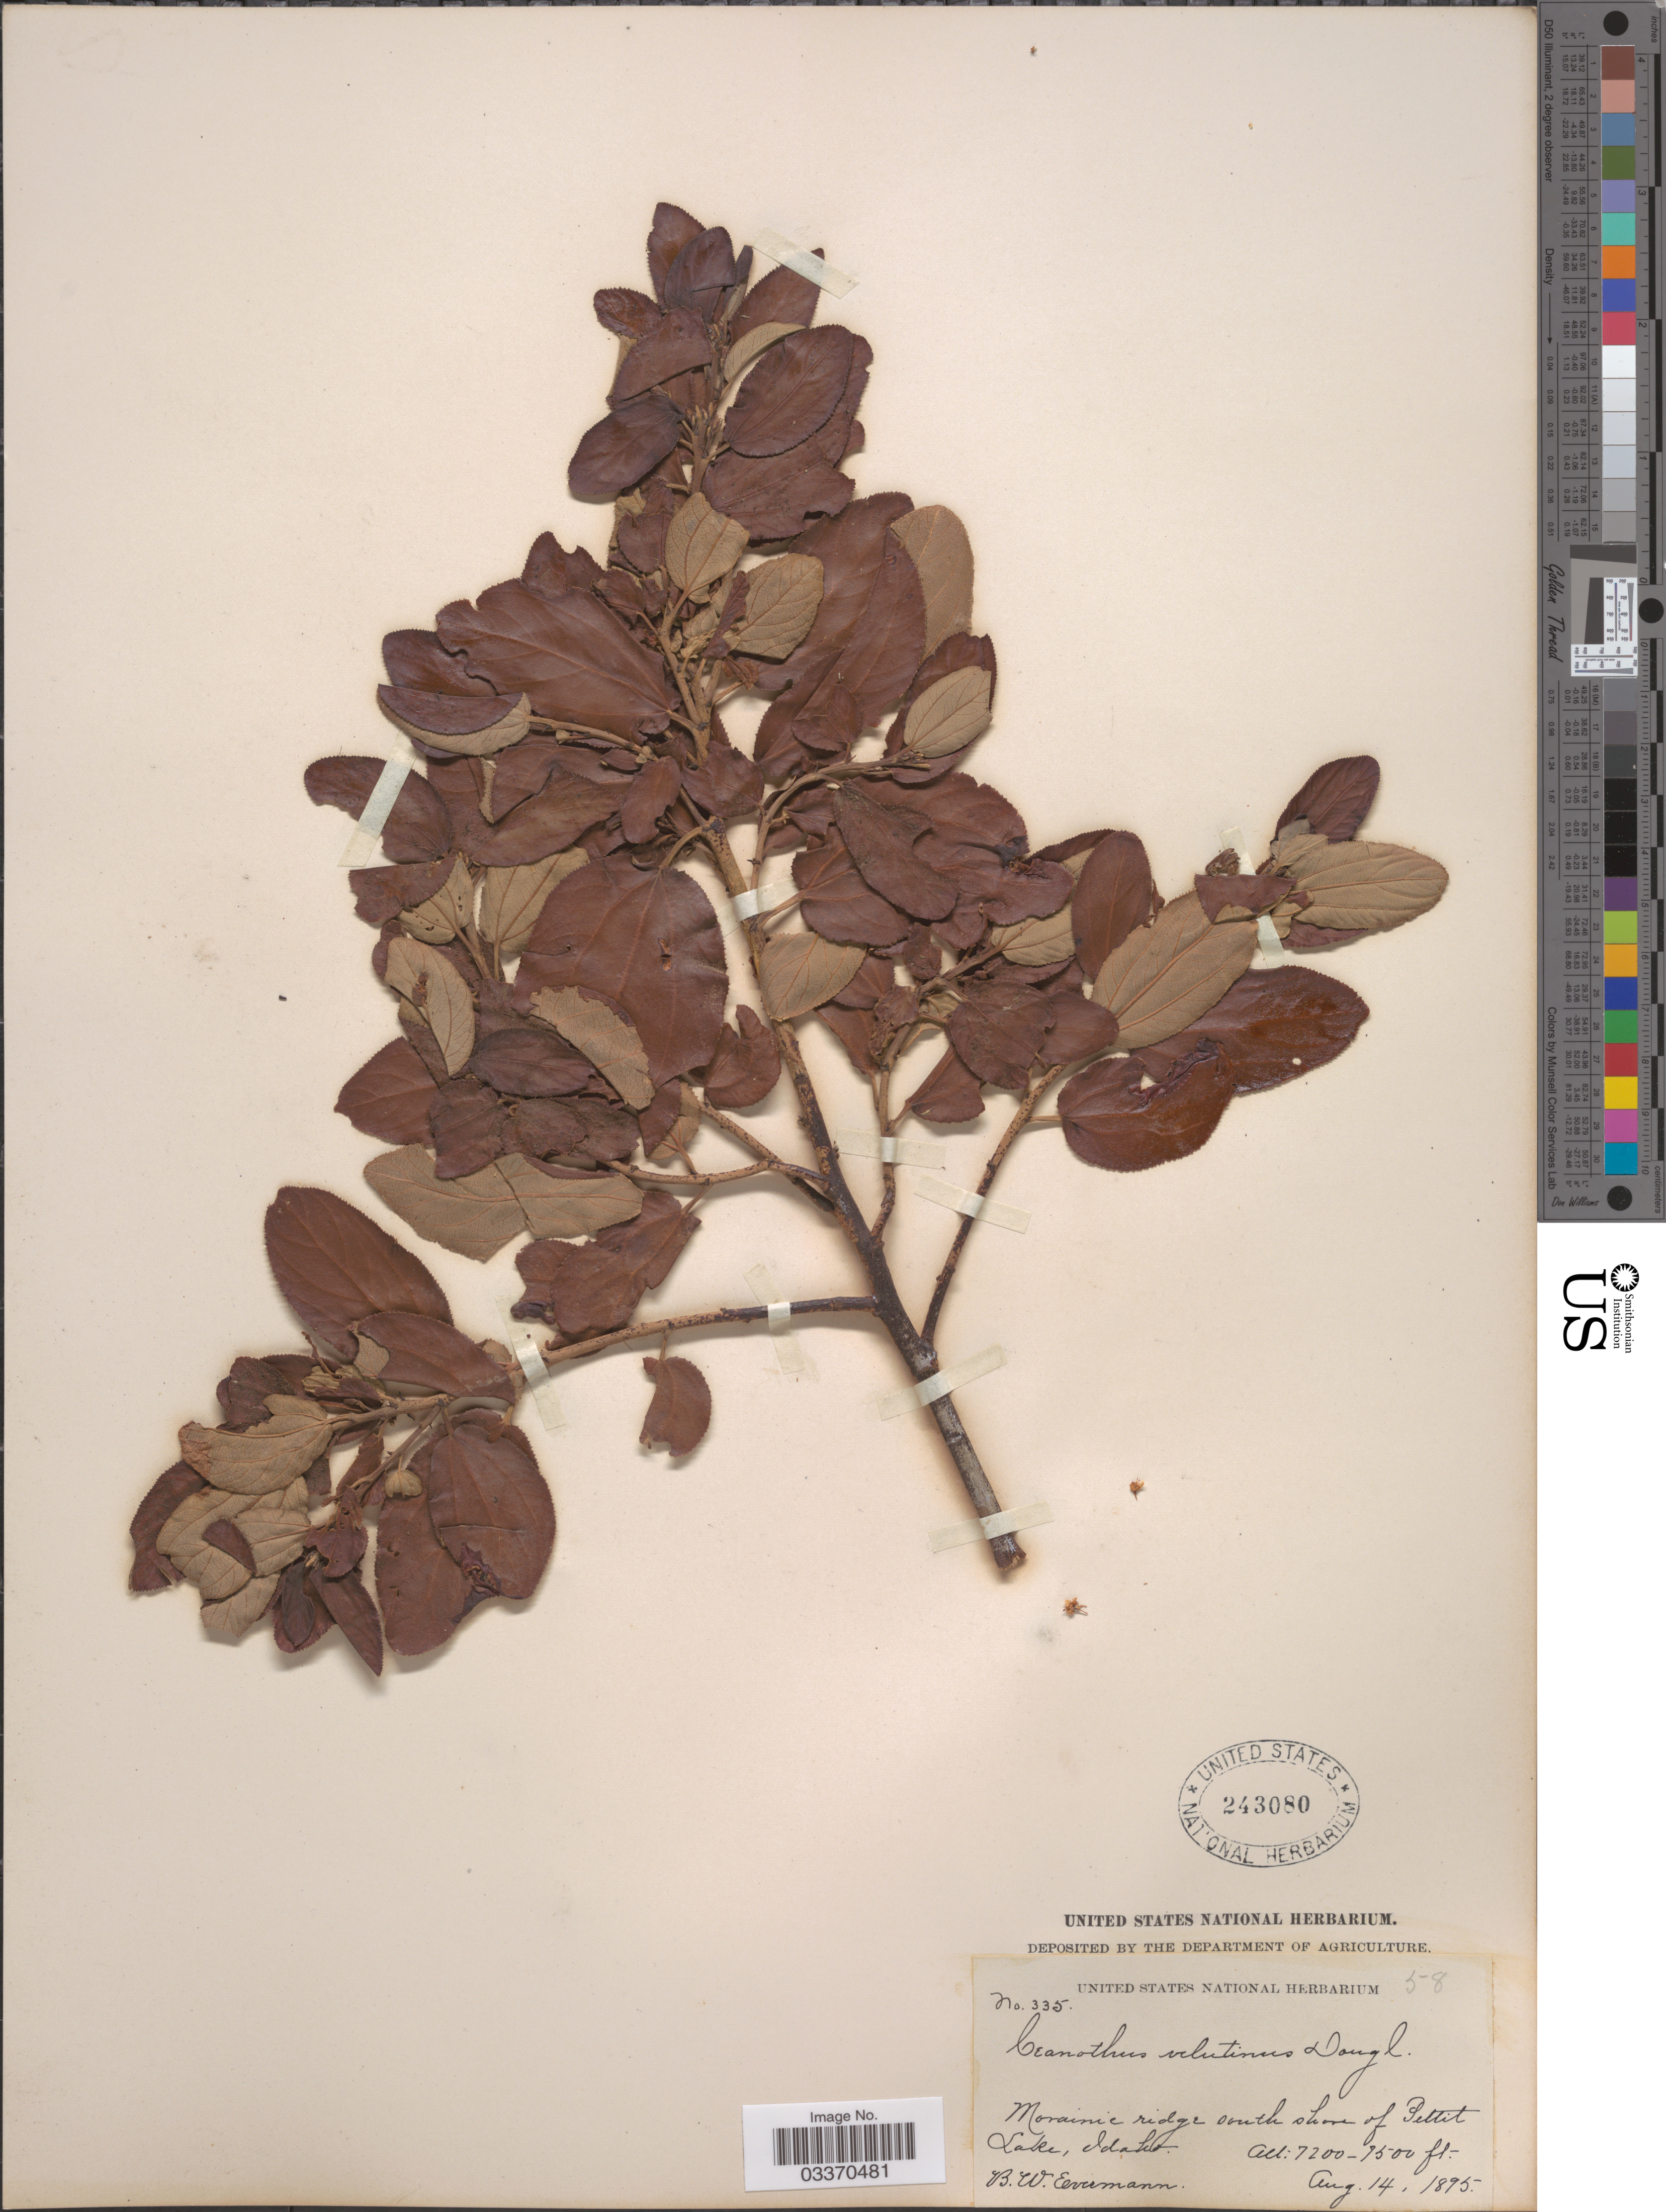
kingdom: Plantae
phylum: Tracheophyta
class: Magnoliopsida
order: Rosales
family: Rhamnaceae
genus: Ceanothus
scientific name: Ceanothus velutinus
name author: Douglas ex Hook.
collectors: B. W. Evermann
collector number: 335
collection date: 1895-08-14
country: United States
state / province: Idaho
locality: Morainie ridge south shore of Pettit Lake.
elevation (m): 2195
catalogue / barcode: US 243080